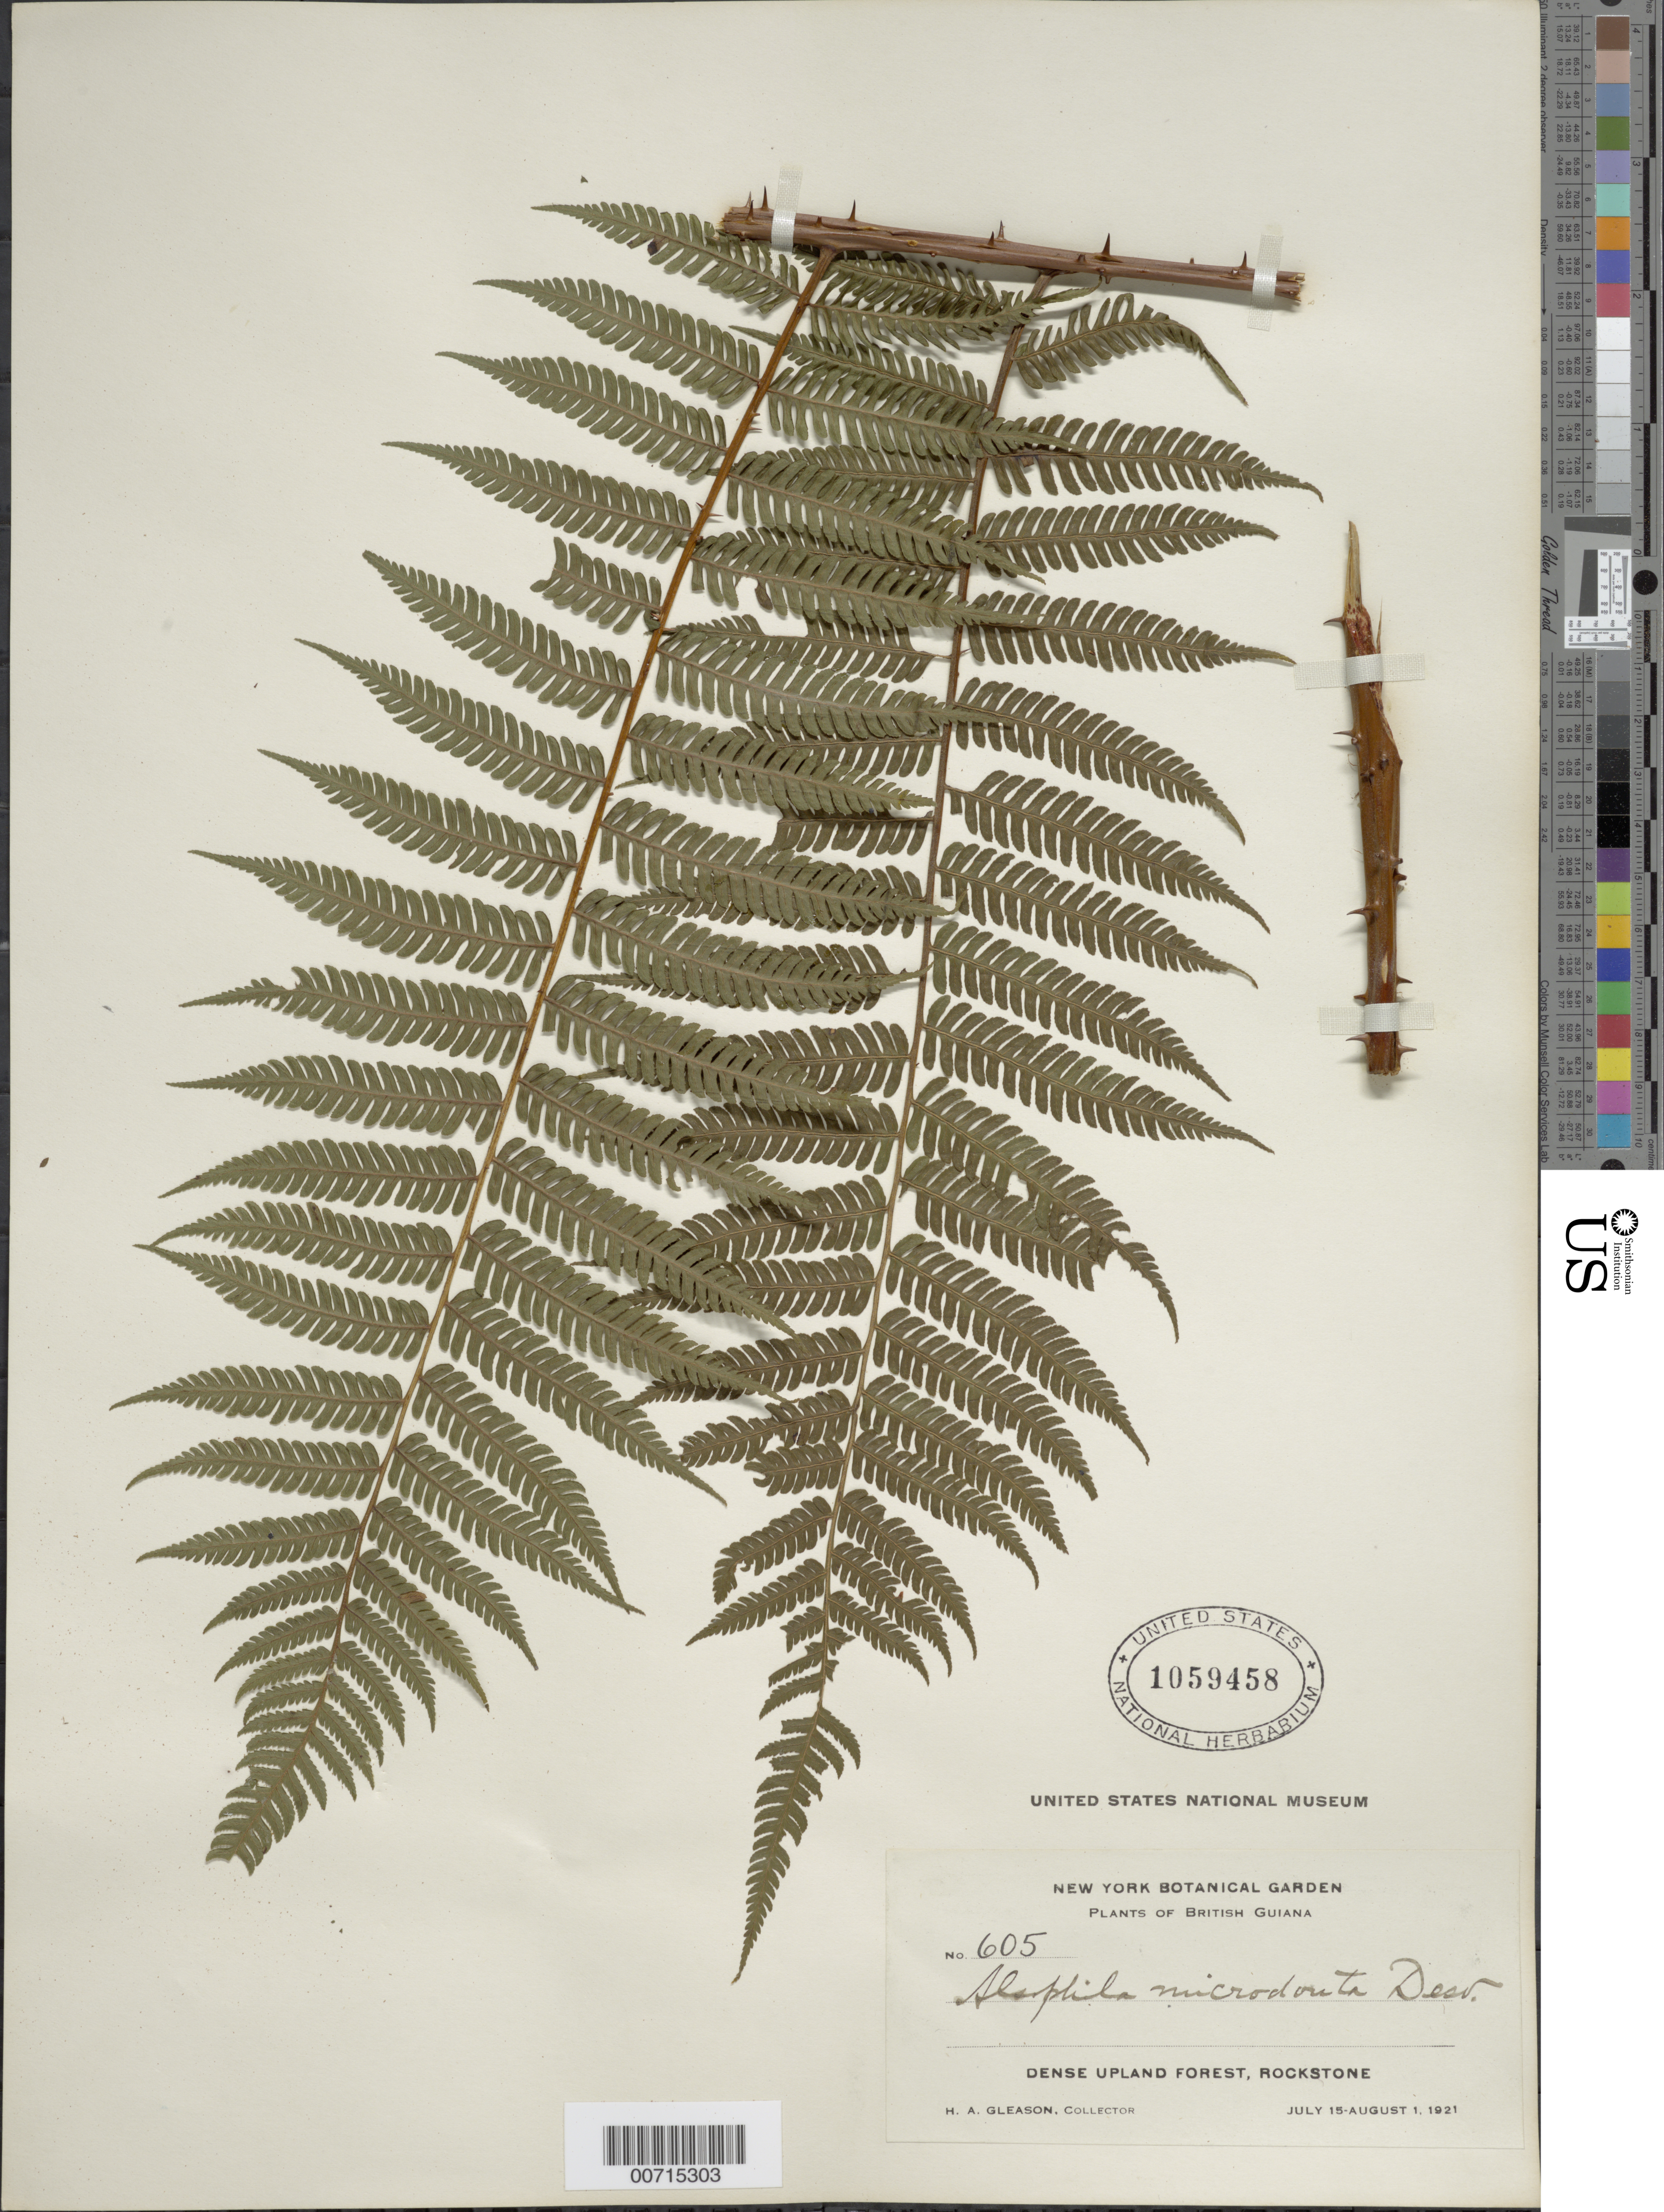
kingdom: Plantae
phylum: Tracheophyta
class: Polypodiopsida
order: Cyatheales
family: Cyatheaceae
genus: Cyathea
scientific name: Cyathea microdonta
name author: (Desv.) Domin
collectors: H. A. Gleason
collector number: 605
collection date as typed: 15-Jul-21 to 1-Aug-21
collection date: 1921-07-15/1921-08-01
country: Guyana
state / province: U. Demerara-Berbice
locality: Rockstone, in and about the village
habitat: Dense upland forest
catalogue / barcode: US 1059458